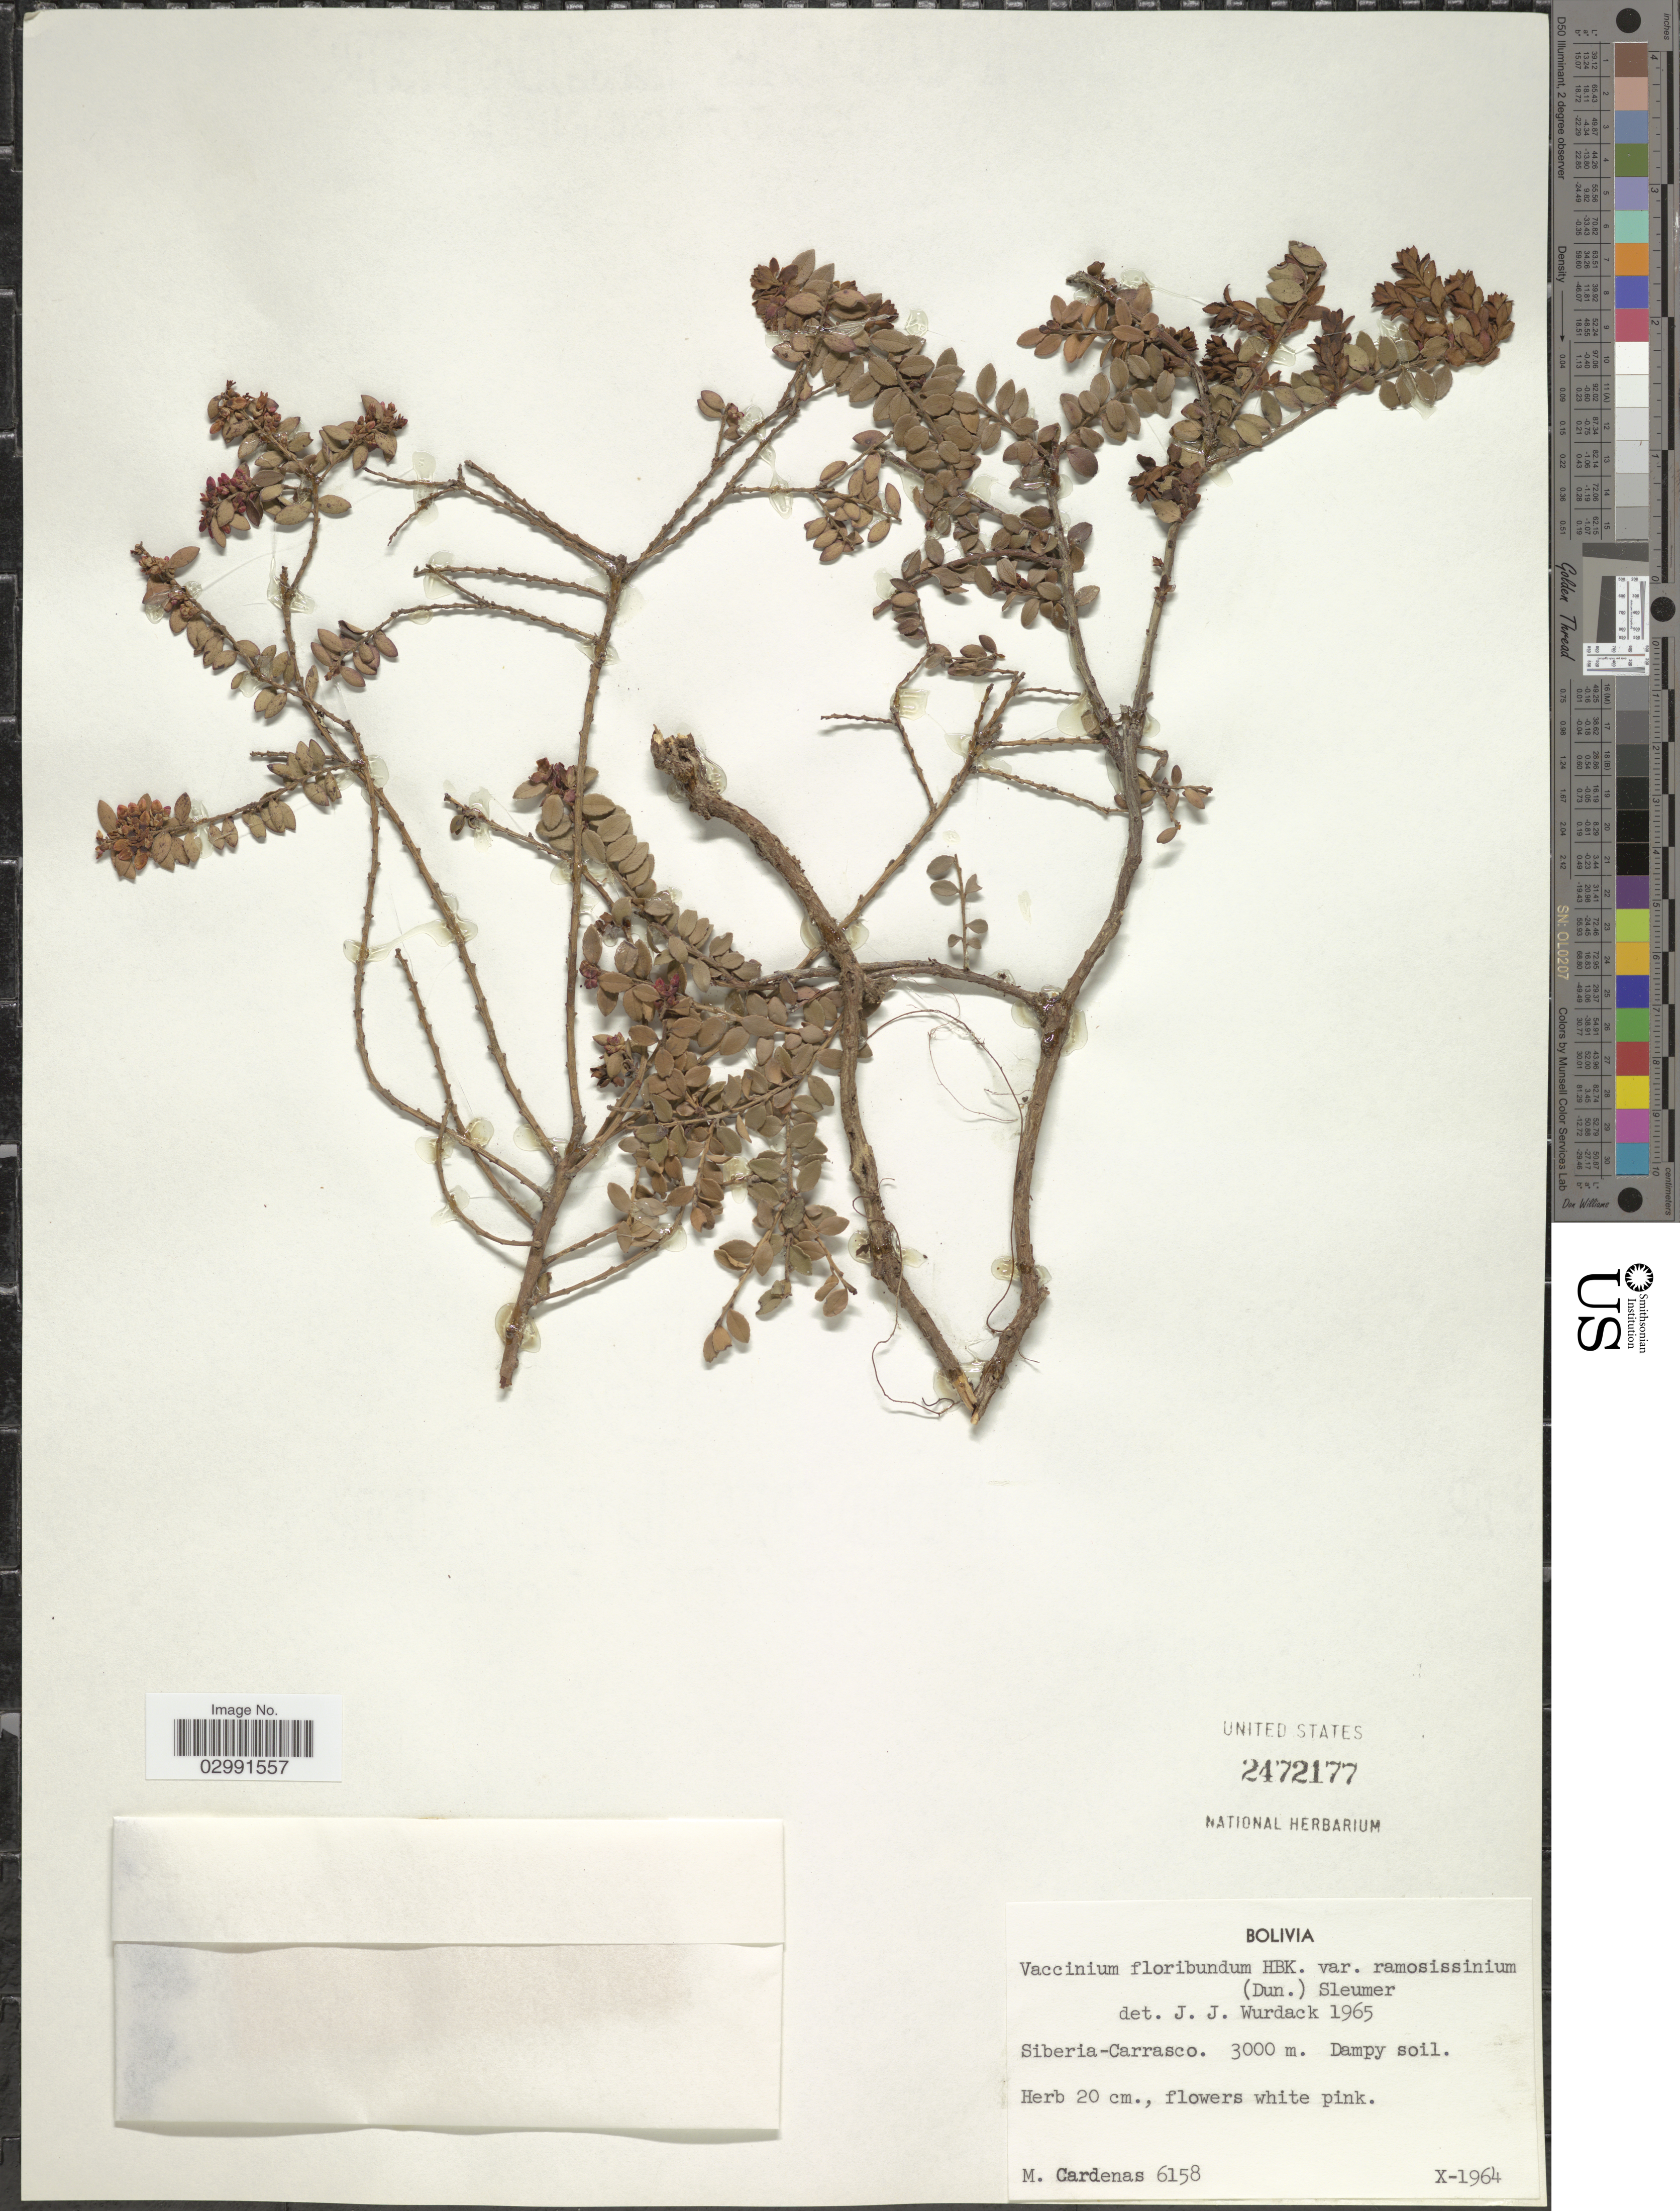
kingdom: Plantae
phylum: Tracheophyta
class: Magnoliopsida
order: Ericales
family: Ericaceae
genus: Vaccinium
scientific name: Vaccinium floribundum var. ramosissimum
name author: Kunth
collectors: M. Cárdenas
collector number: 6158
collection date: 1964-10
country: Bolivia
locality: Siberia-Carrasco.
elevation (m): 3000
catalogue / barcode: US 2472177